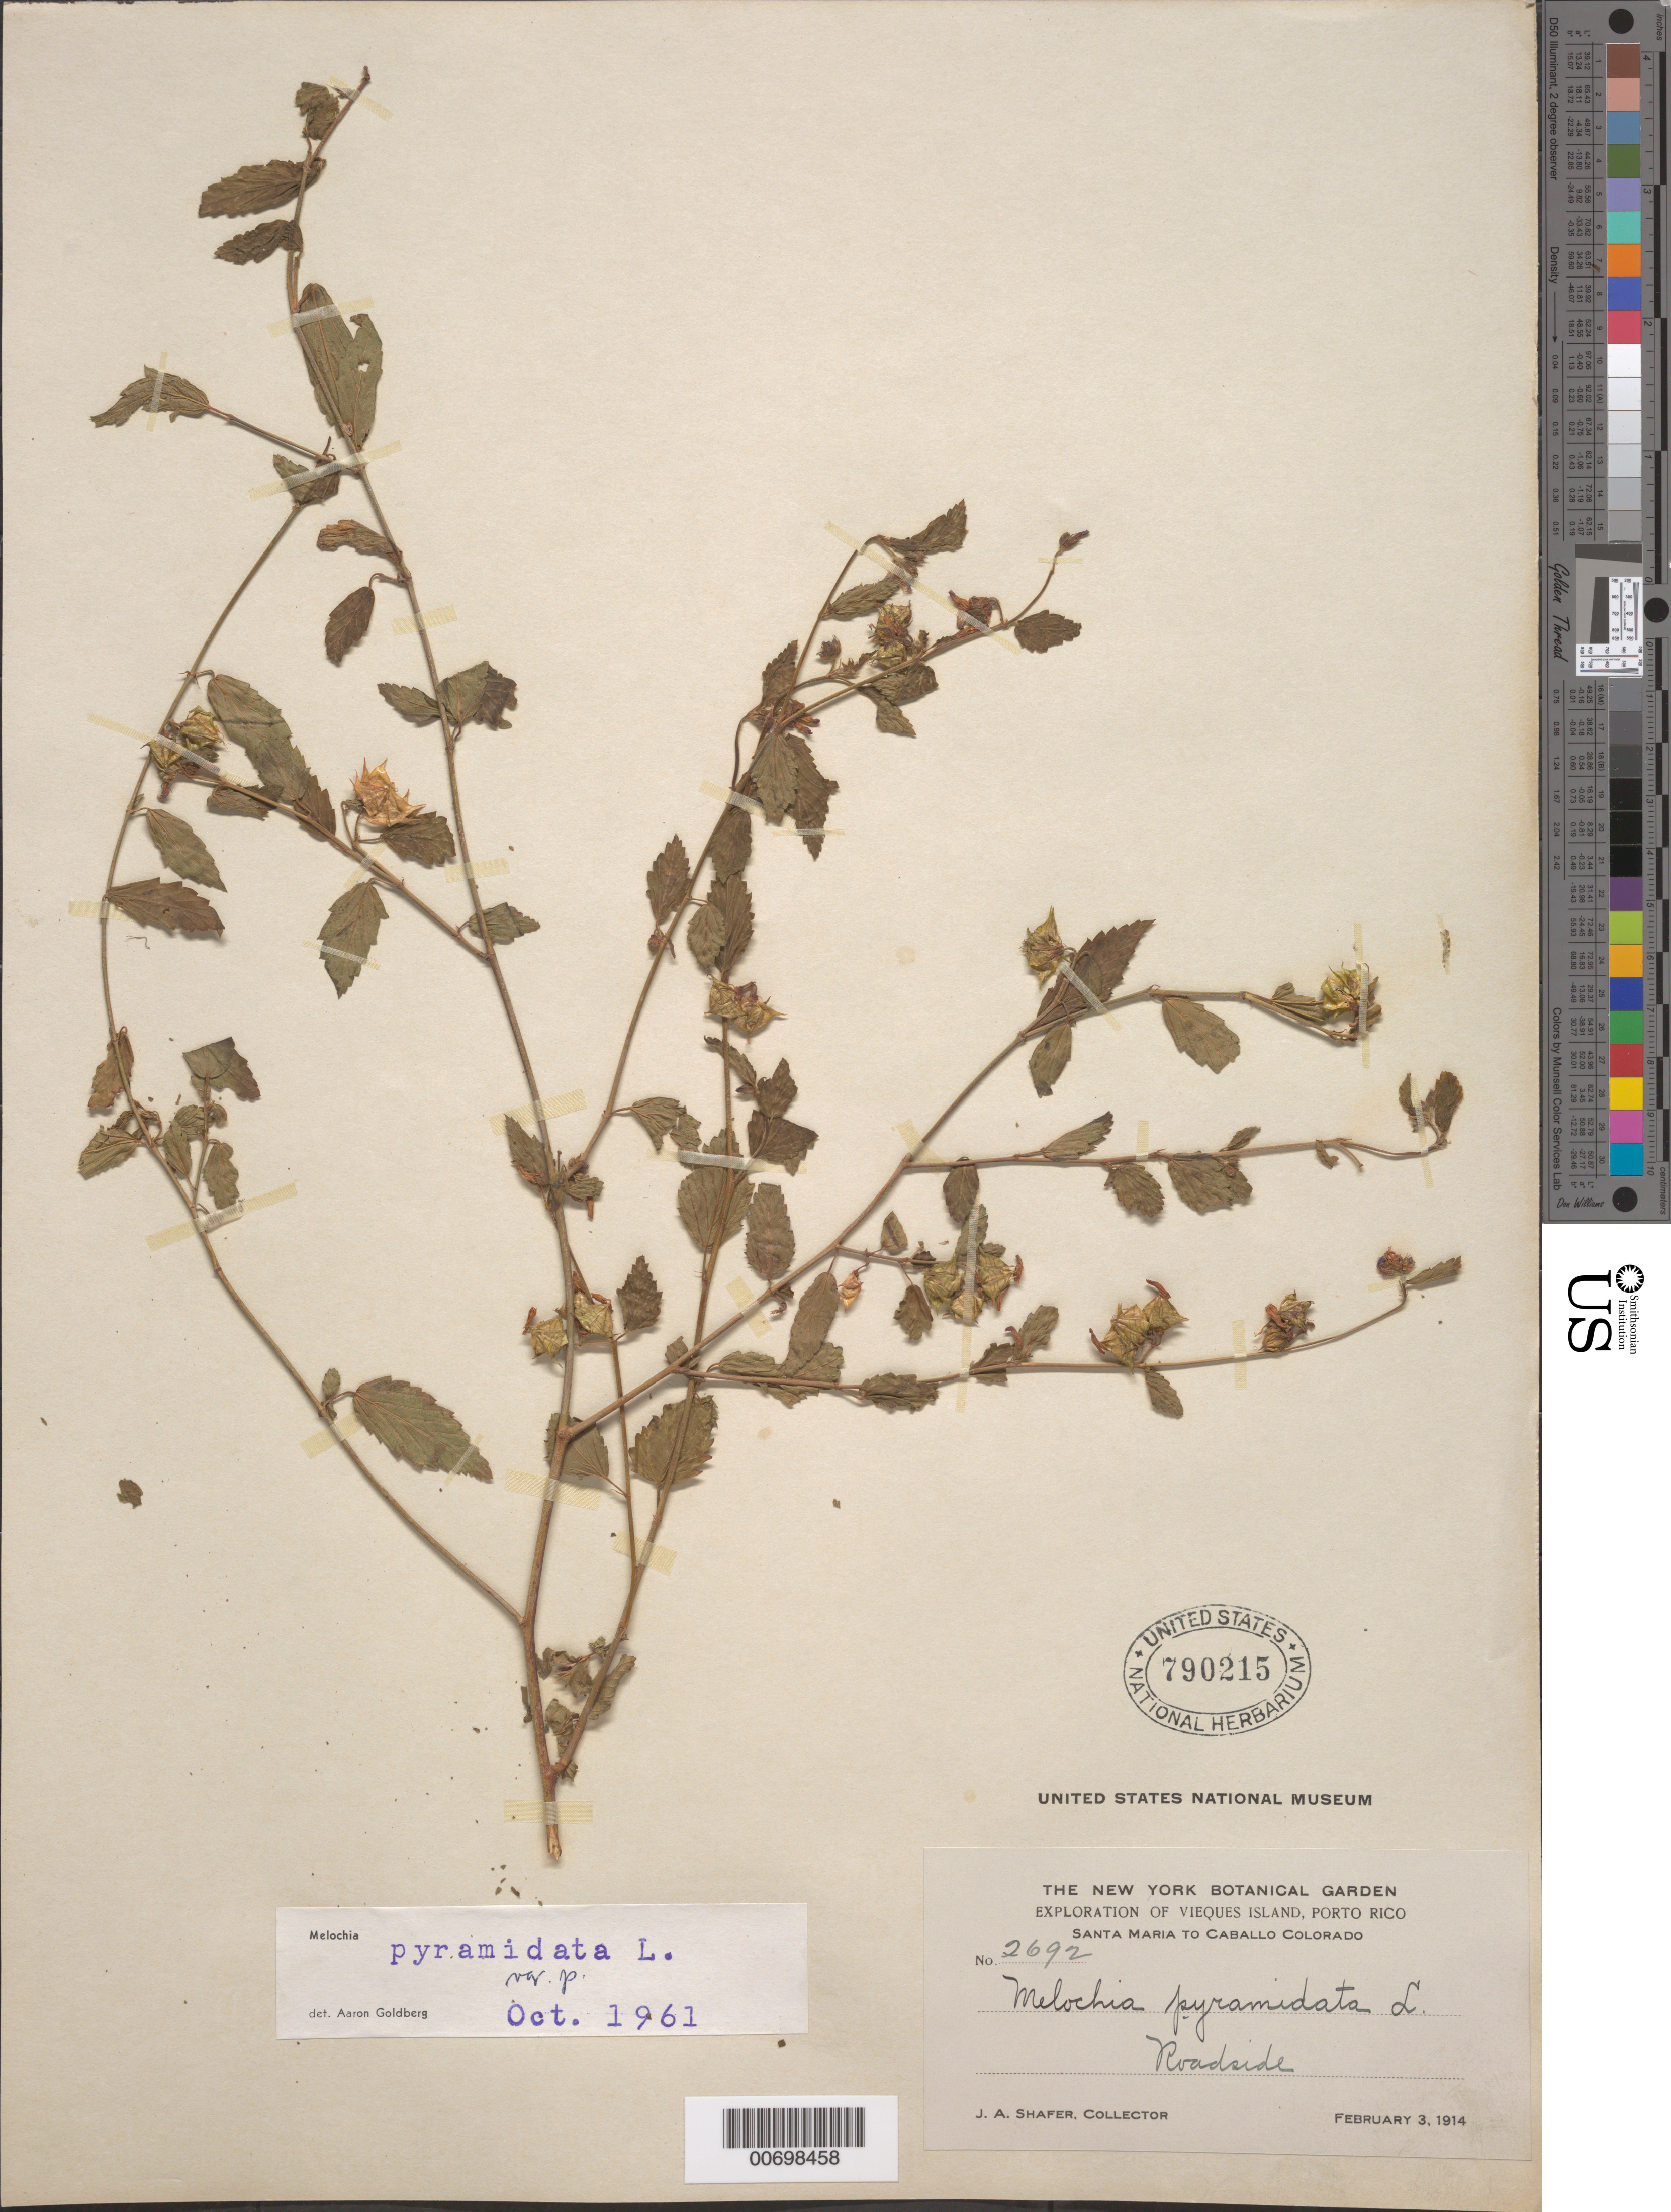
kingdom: Plantae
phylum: Tracheophyta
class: Magnoliopsida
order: Malvales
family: Malvaceae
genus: Melochia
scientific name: Melochia pyramidata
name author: L.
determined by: Goldberg, Aaron, (US), NMNH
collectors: J. A. Shafer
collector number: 2692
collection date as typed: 03 Feb 1914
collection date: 1914-02-03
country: Puerto Rico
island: Vieques I.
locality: Santa Maria to Caballo Colorado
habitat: Roadside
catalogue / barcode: US 790215